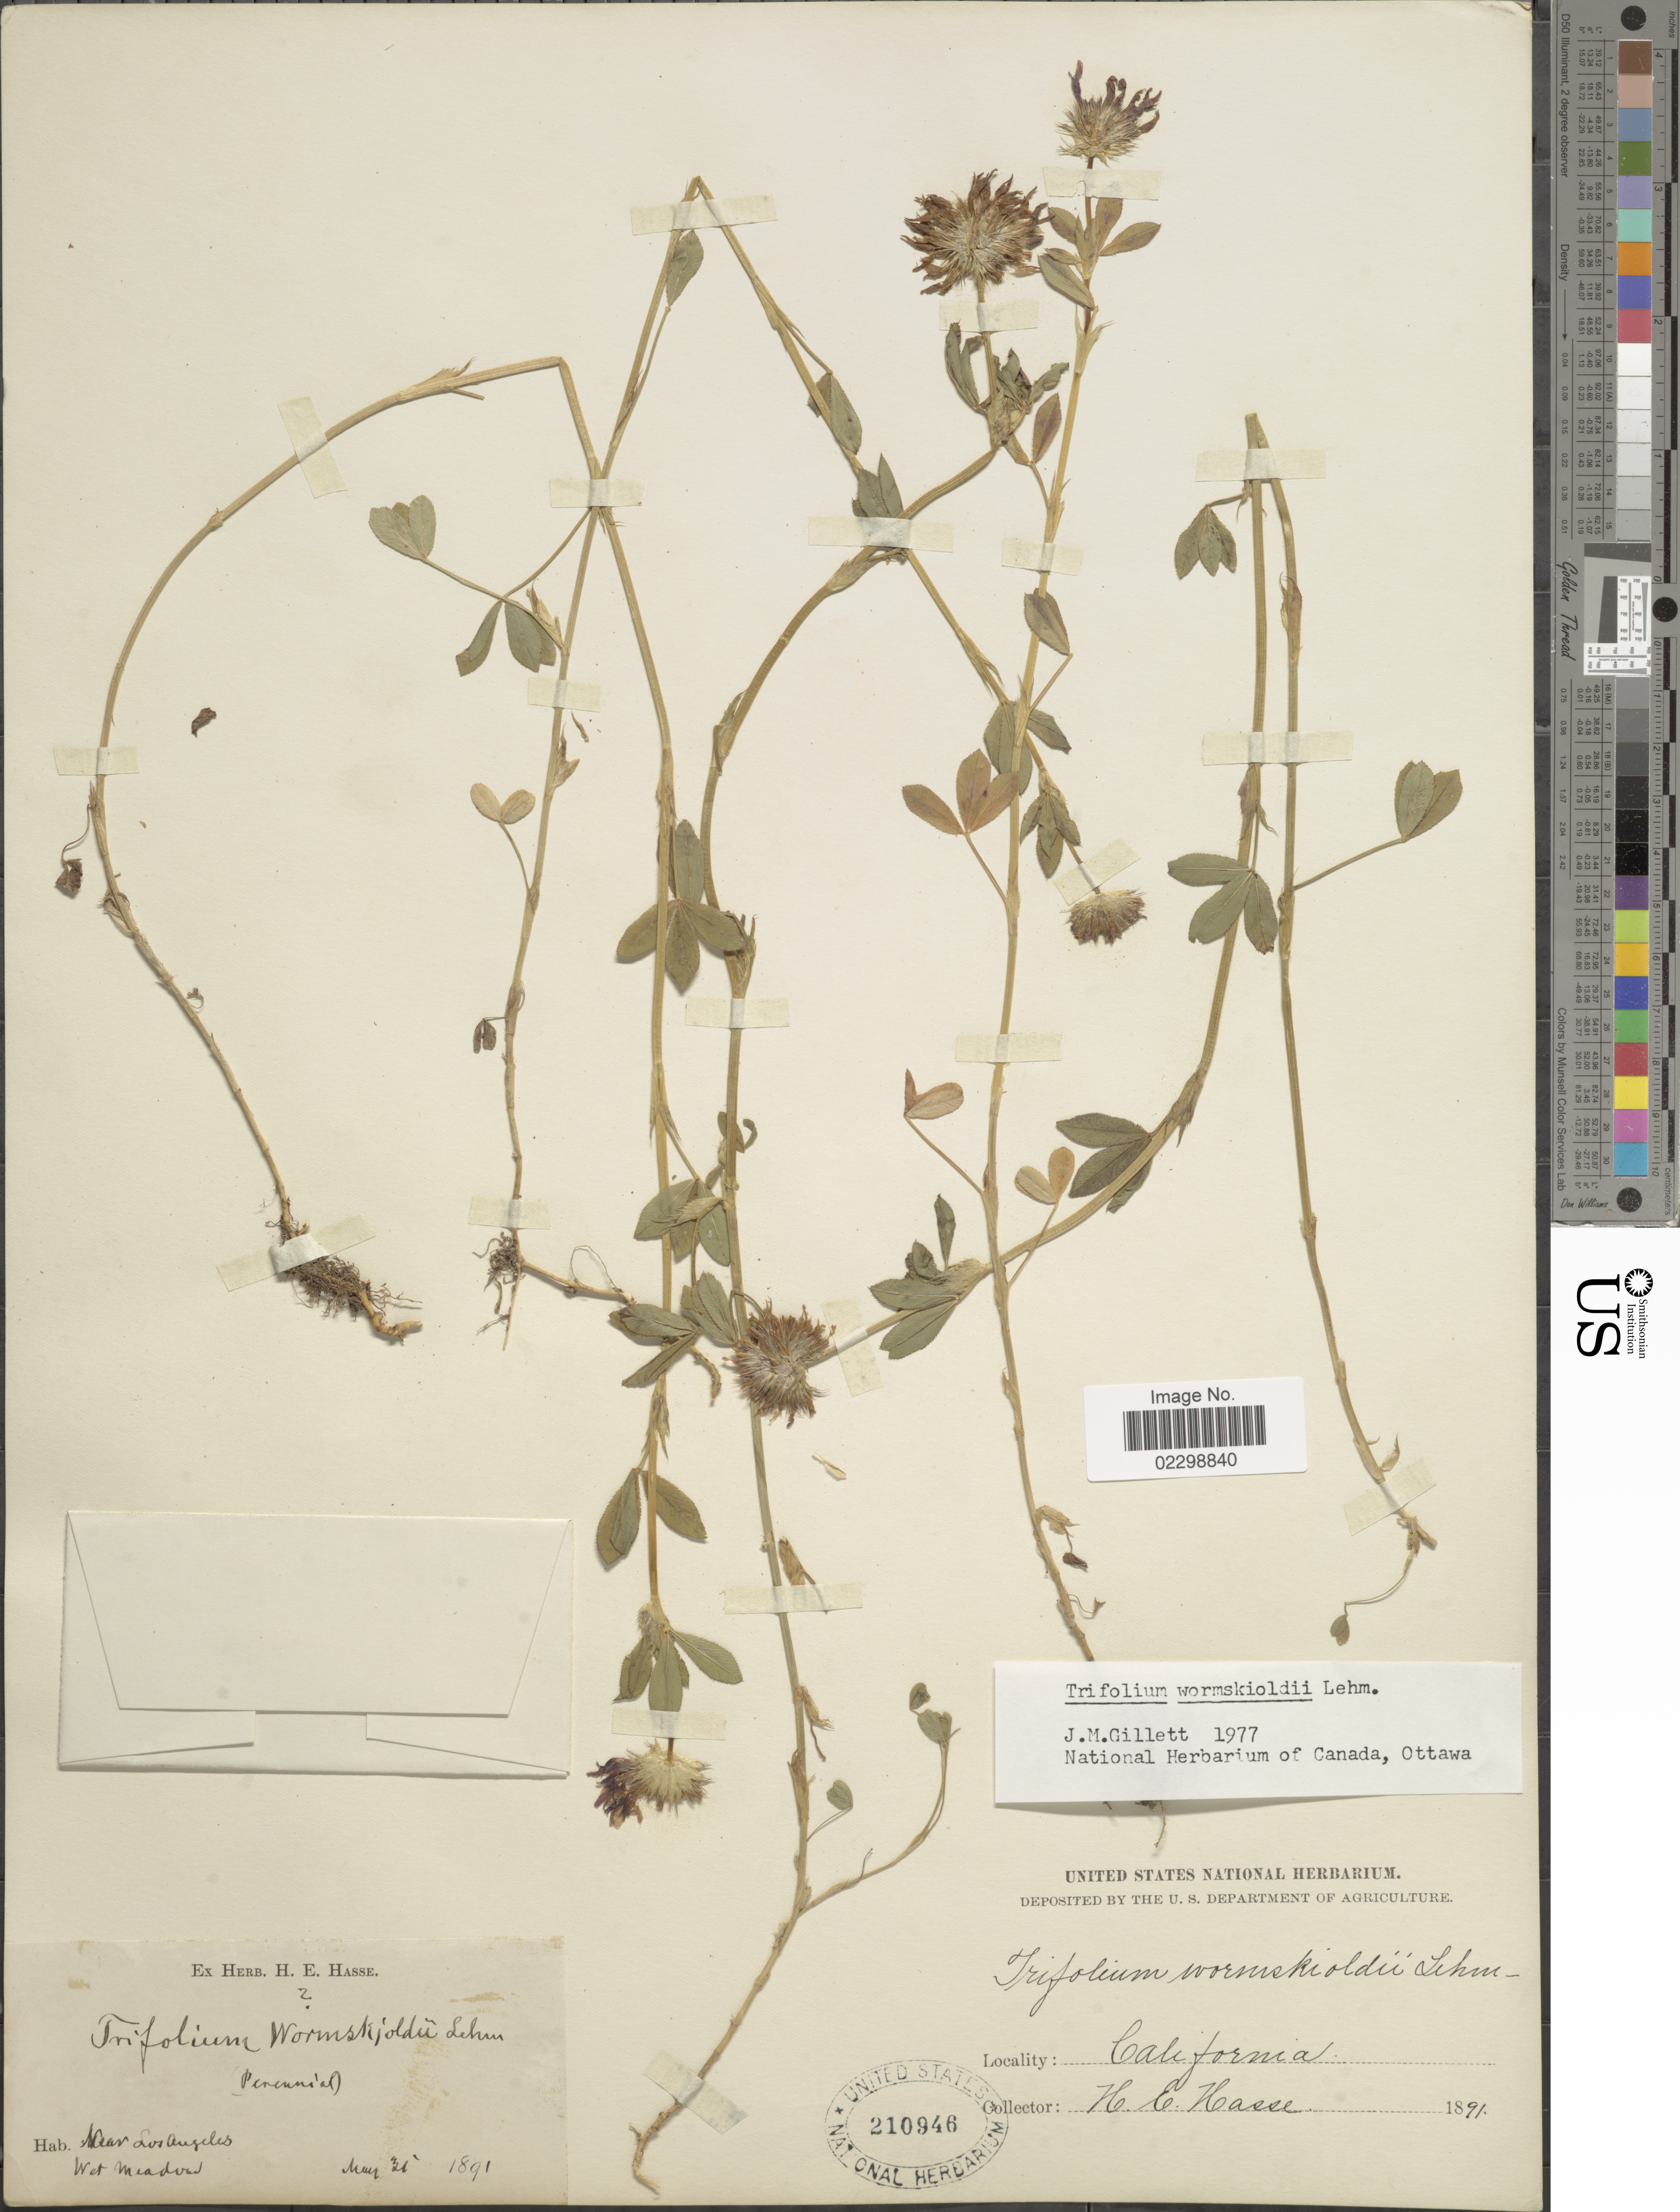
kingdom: Plantae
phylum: Tracheophyta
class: Magnoliopsida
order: Fabales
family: Fabaceae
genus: Trifolium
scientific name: Trifolium wormskioldii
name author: Lehm.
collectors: H. E. Hasse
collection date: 1891-05-31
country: United States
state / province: California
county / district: Los Angeles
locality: Near Los Angeles, west meadows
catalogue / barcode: US 210946